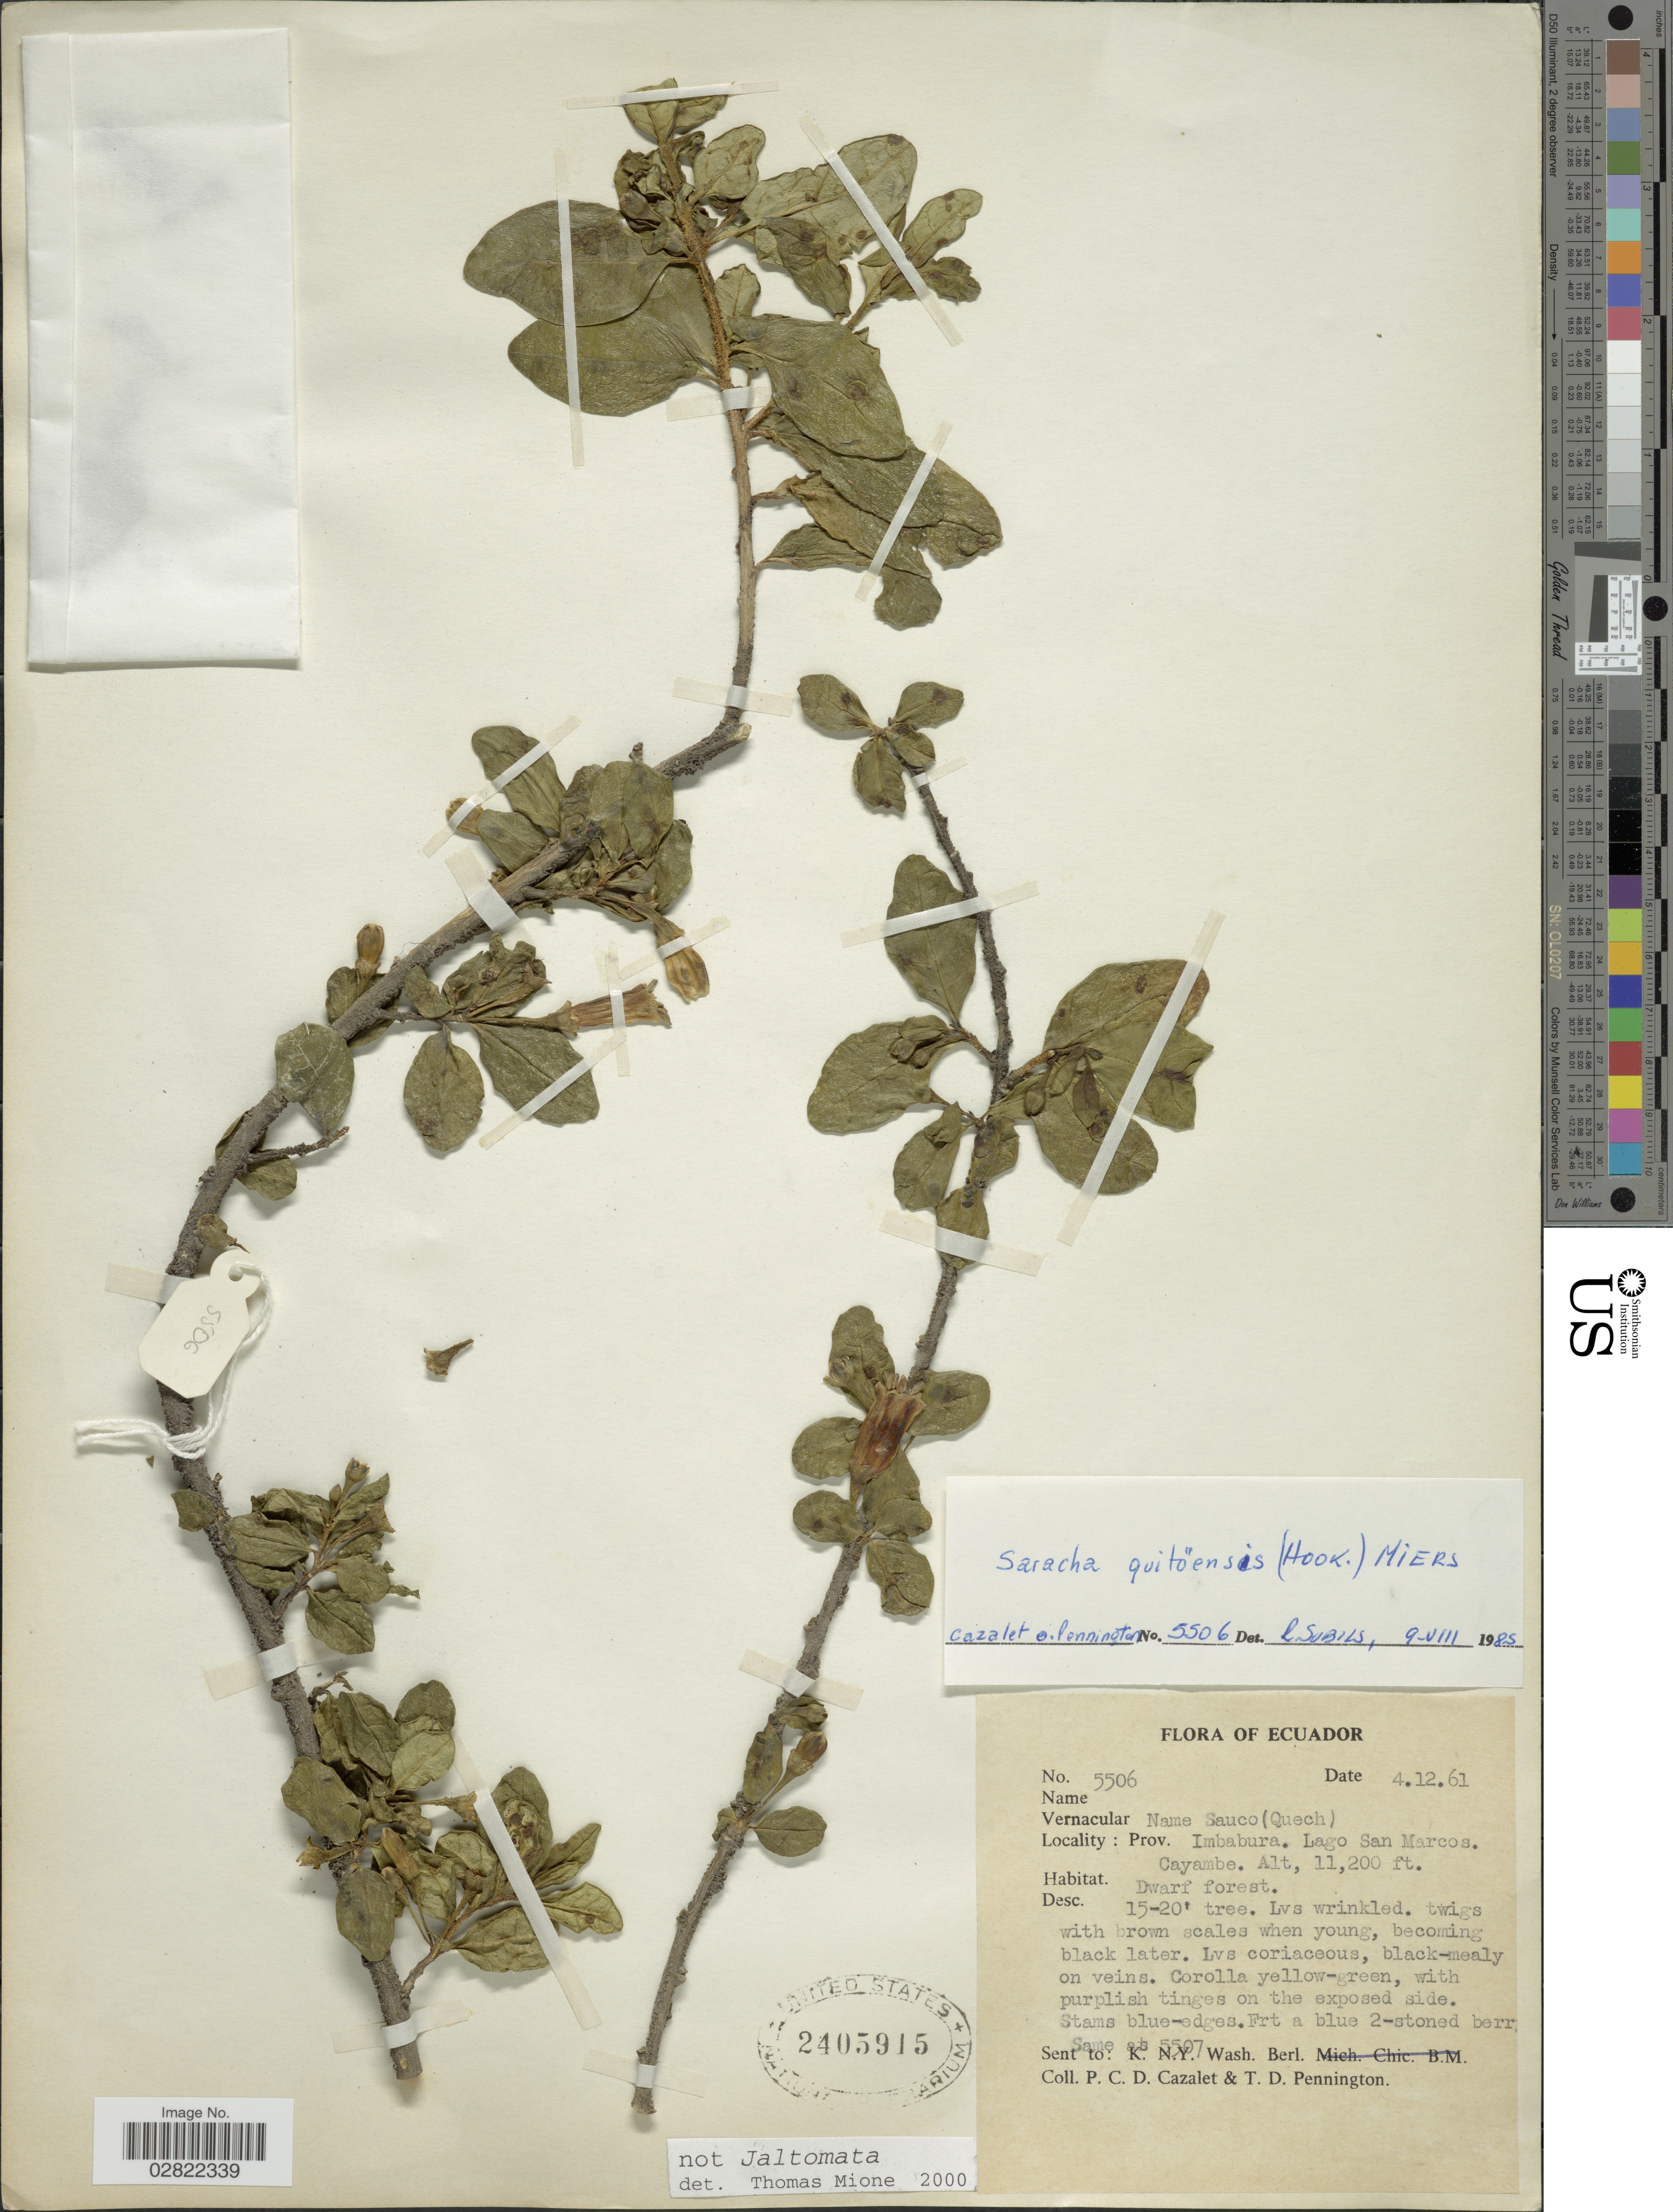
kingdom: Plantae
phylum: Tracheophyta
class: Magnoliopsida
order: Solanales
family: Solanaceae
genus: Saracha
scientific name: Saracha quitensis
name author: (Hook.) Miers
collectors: P. C. D. Cazalet & T. D. Pennington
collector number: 5506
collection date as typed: Transcribed d/m/y: 4/12/61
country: Ecuador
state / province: Imbabura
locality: Prov. Imbabura, Lago San Marcos, Cayambe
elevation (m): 3414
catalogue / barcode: US 2405915